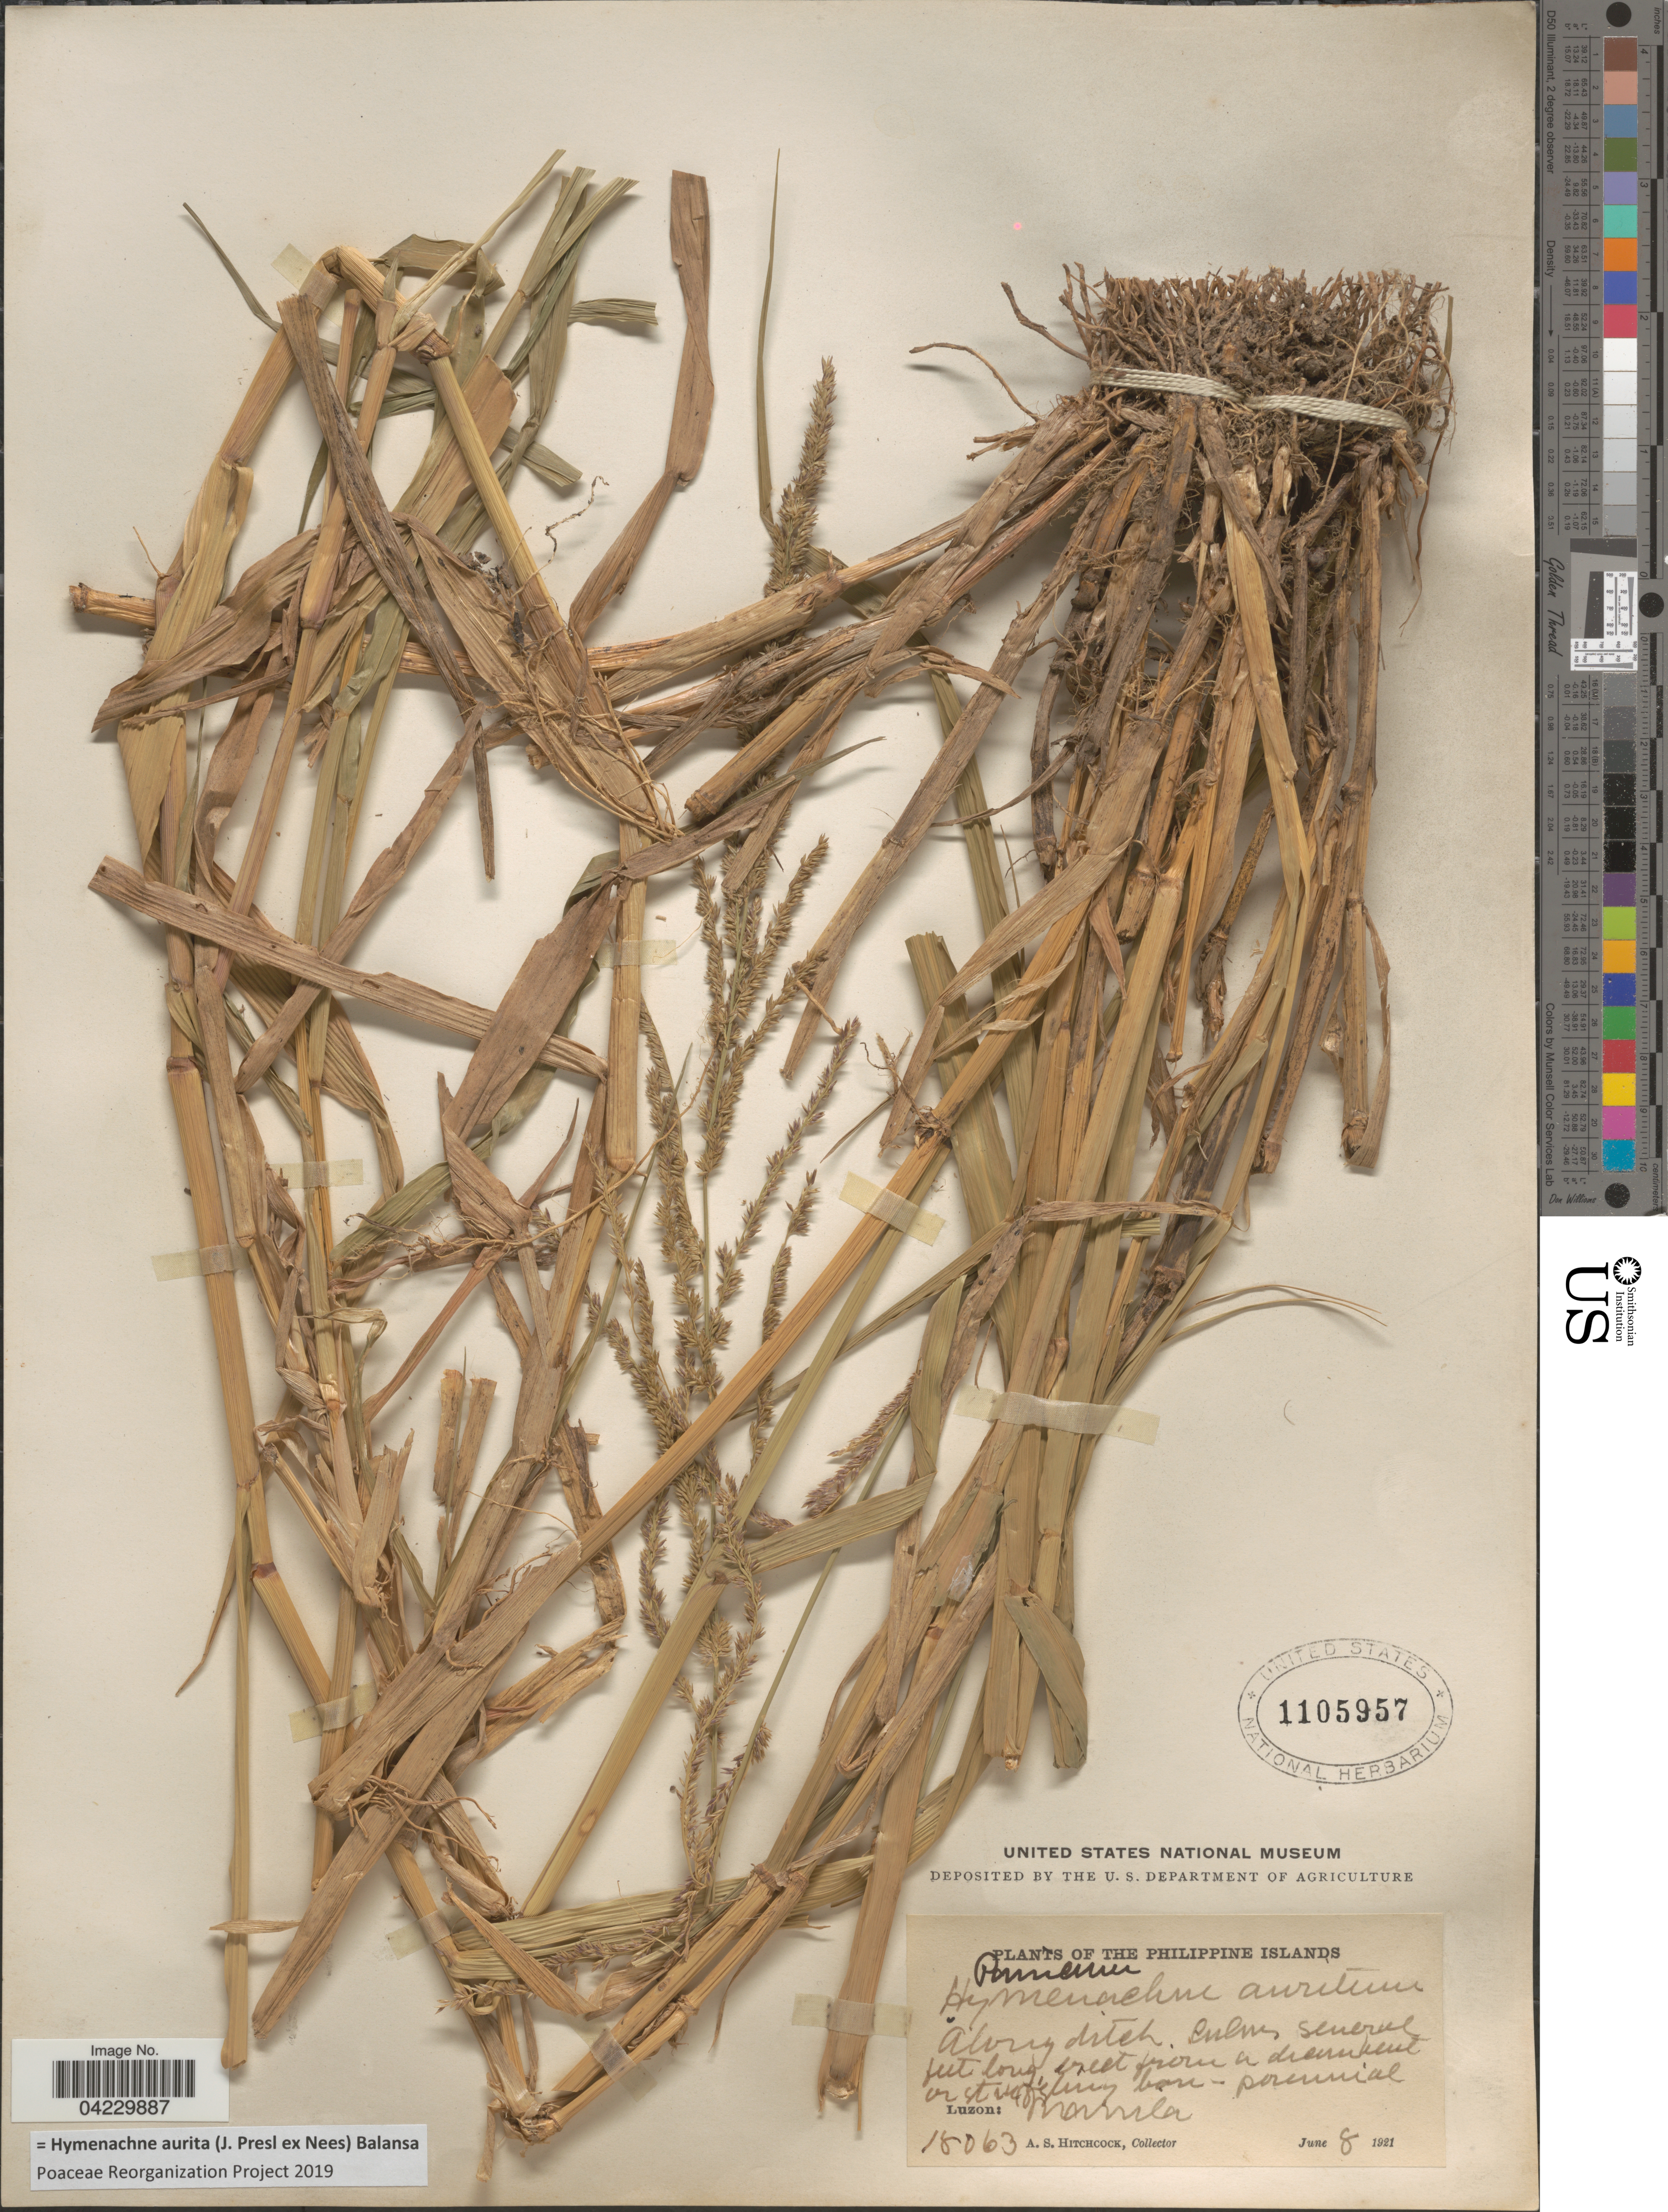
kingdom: Plantae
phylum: Tracheophyta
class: Liliopsida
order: Poales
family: Poaceae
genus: Hymenachne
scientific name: Hymenachne aurita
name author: (J. Presl ex Nees) Balansa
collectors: A. S. Hitchcock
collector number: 18063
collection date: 1921-06-08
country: Philippines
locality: Philippine Islands. Along ditch. Luzon: Manila.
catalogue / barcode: US 1105957